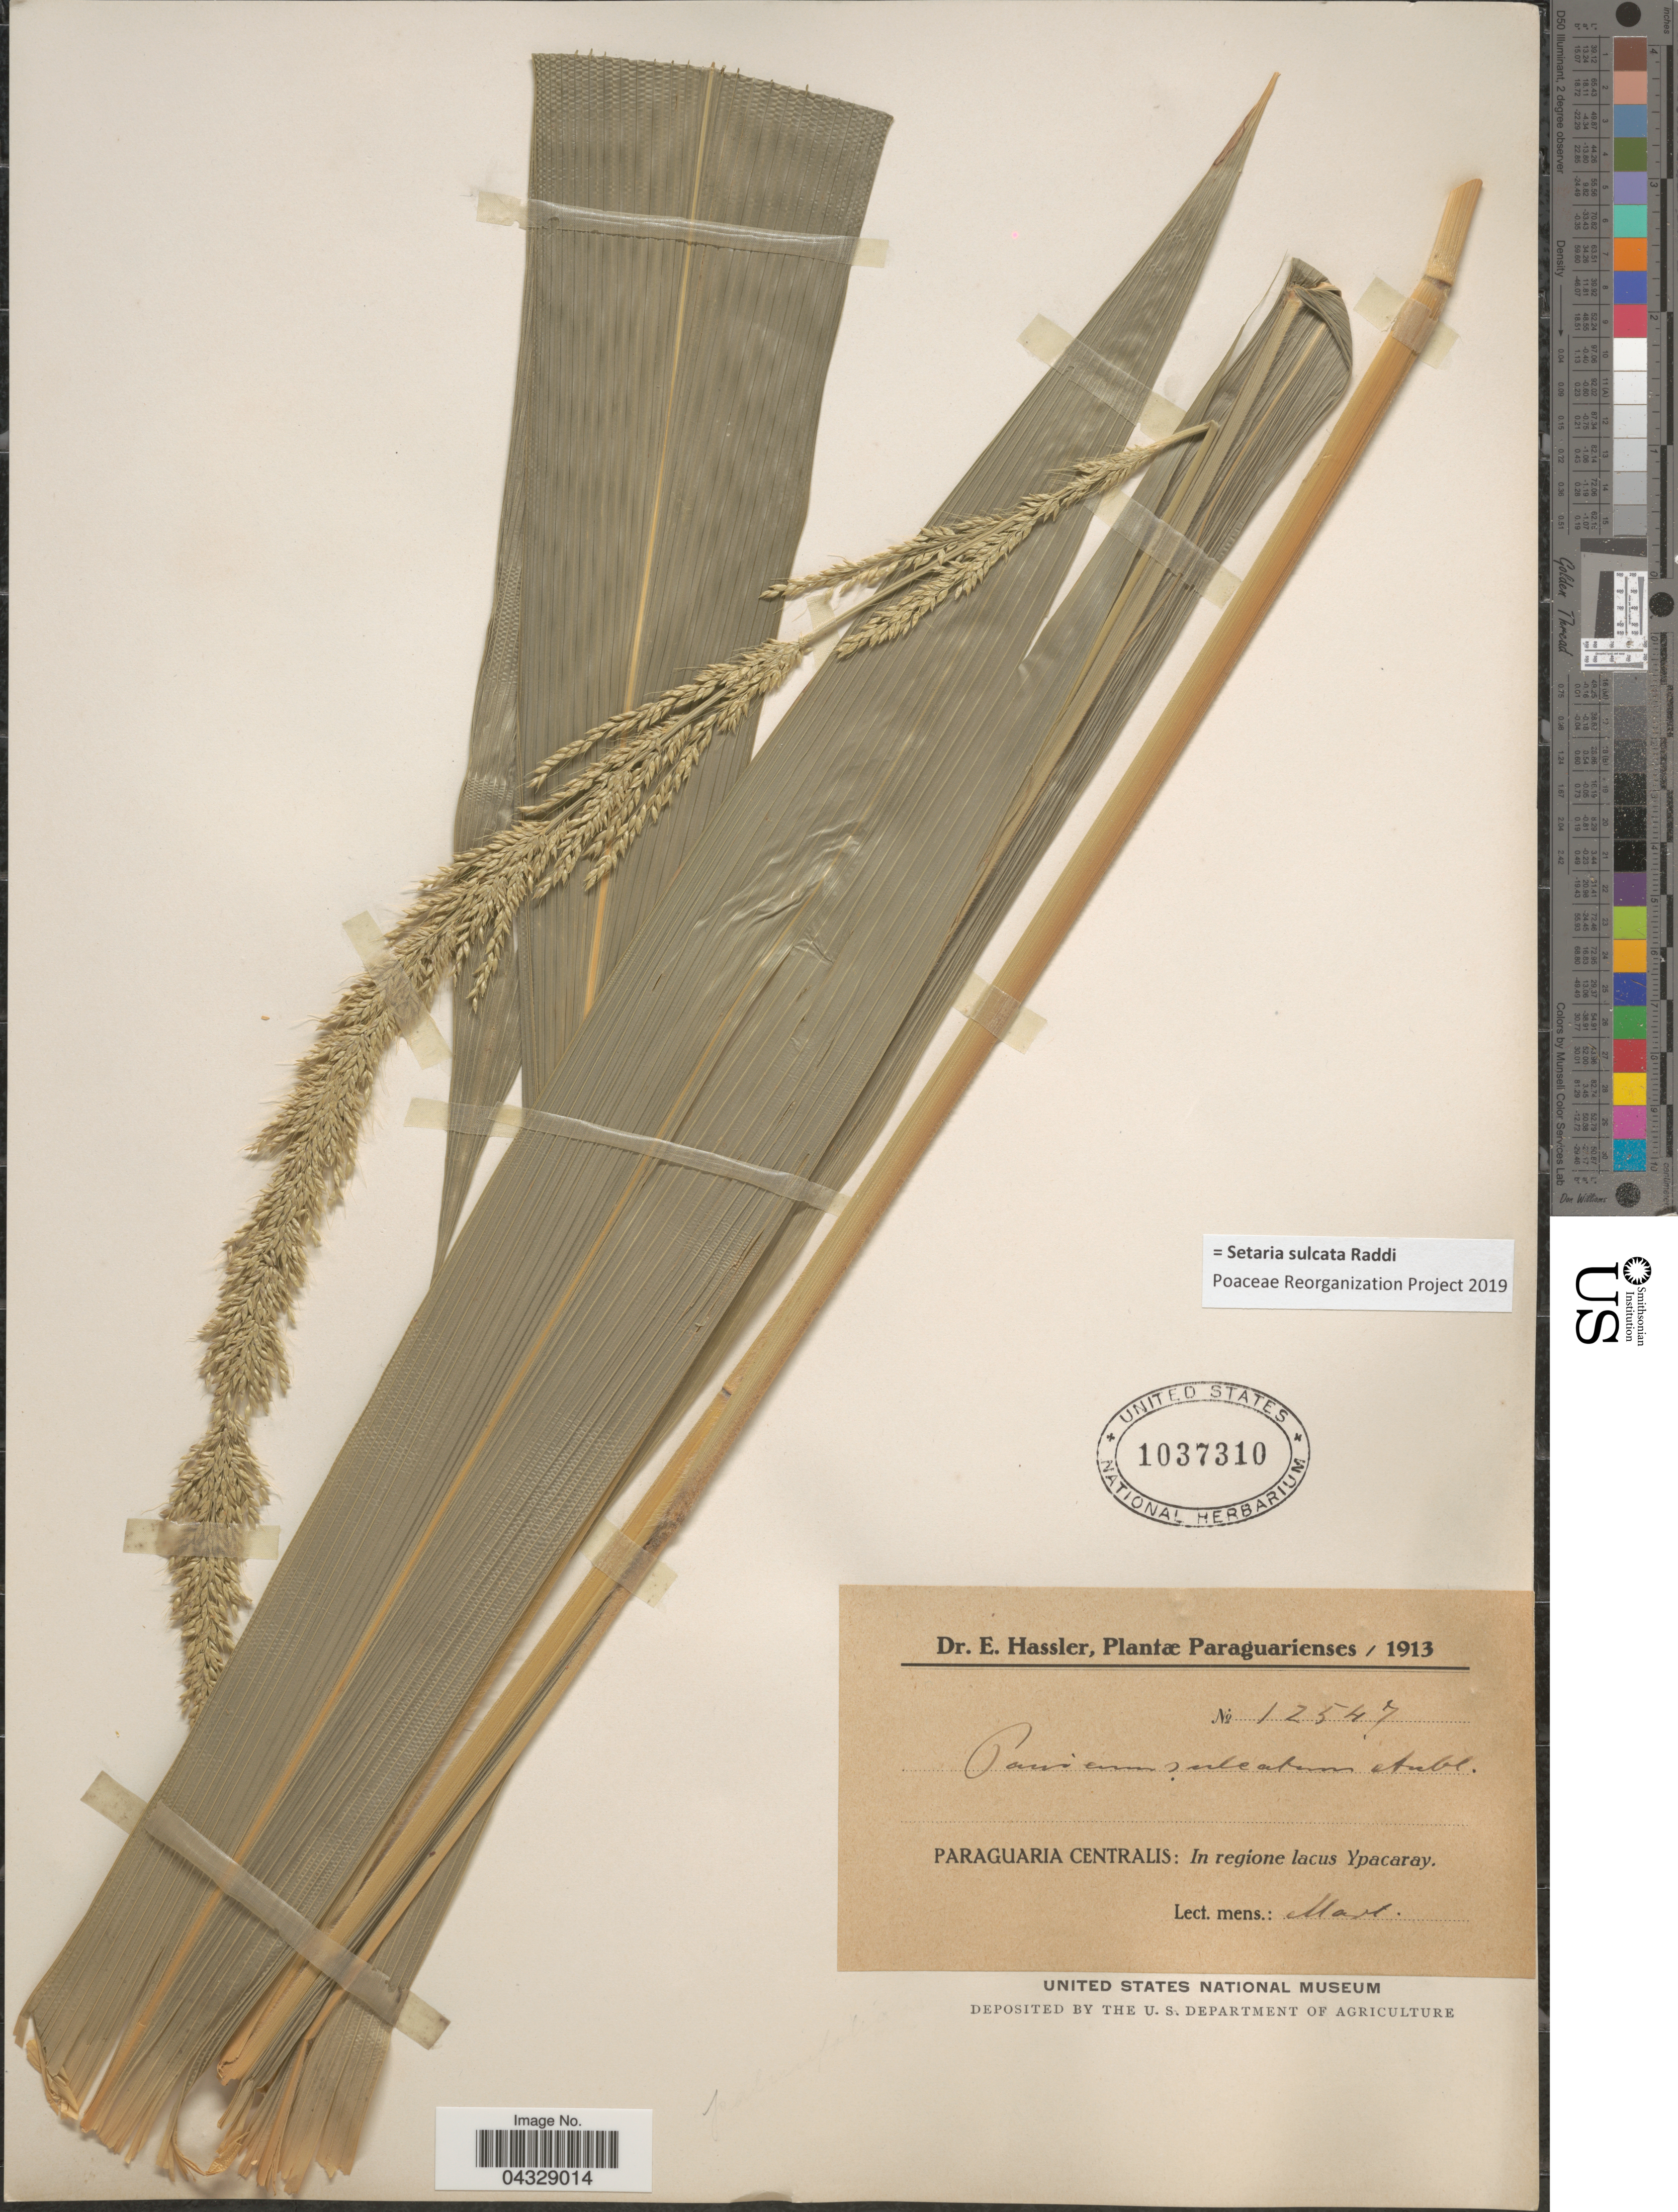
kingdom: Plantae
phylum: Tracheophyta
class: Liliopsida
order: Poales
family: Poaceae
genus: Setaria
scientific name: Setaria sulcata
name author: Raddi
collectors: E. Hassler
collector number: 12547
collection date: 1913-03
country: Paraguay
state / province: Paraguari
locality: Paraguaria Centralis: In regione lacus Ypacaray.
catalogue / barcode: US 1037310